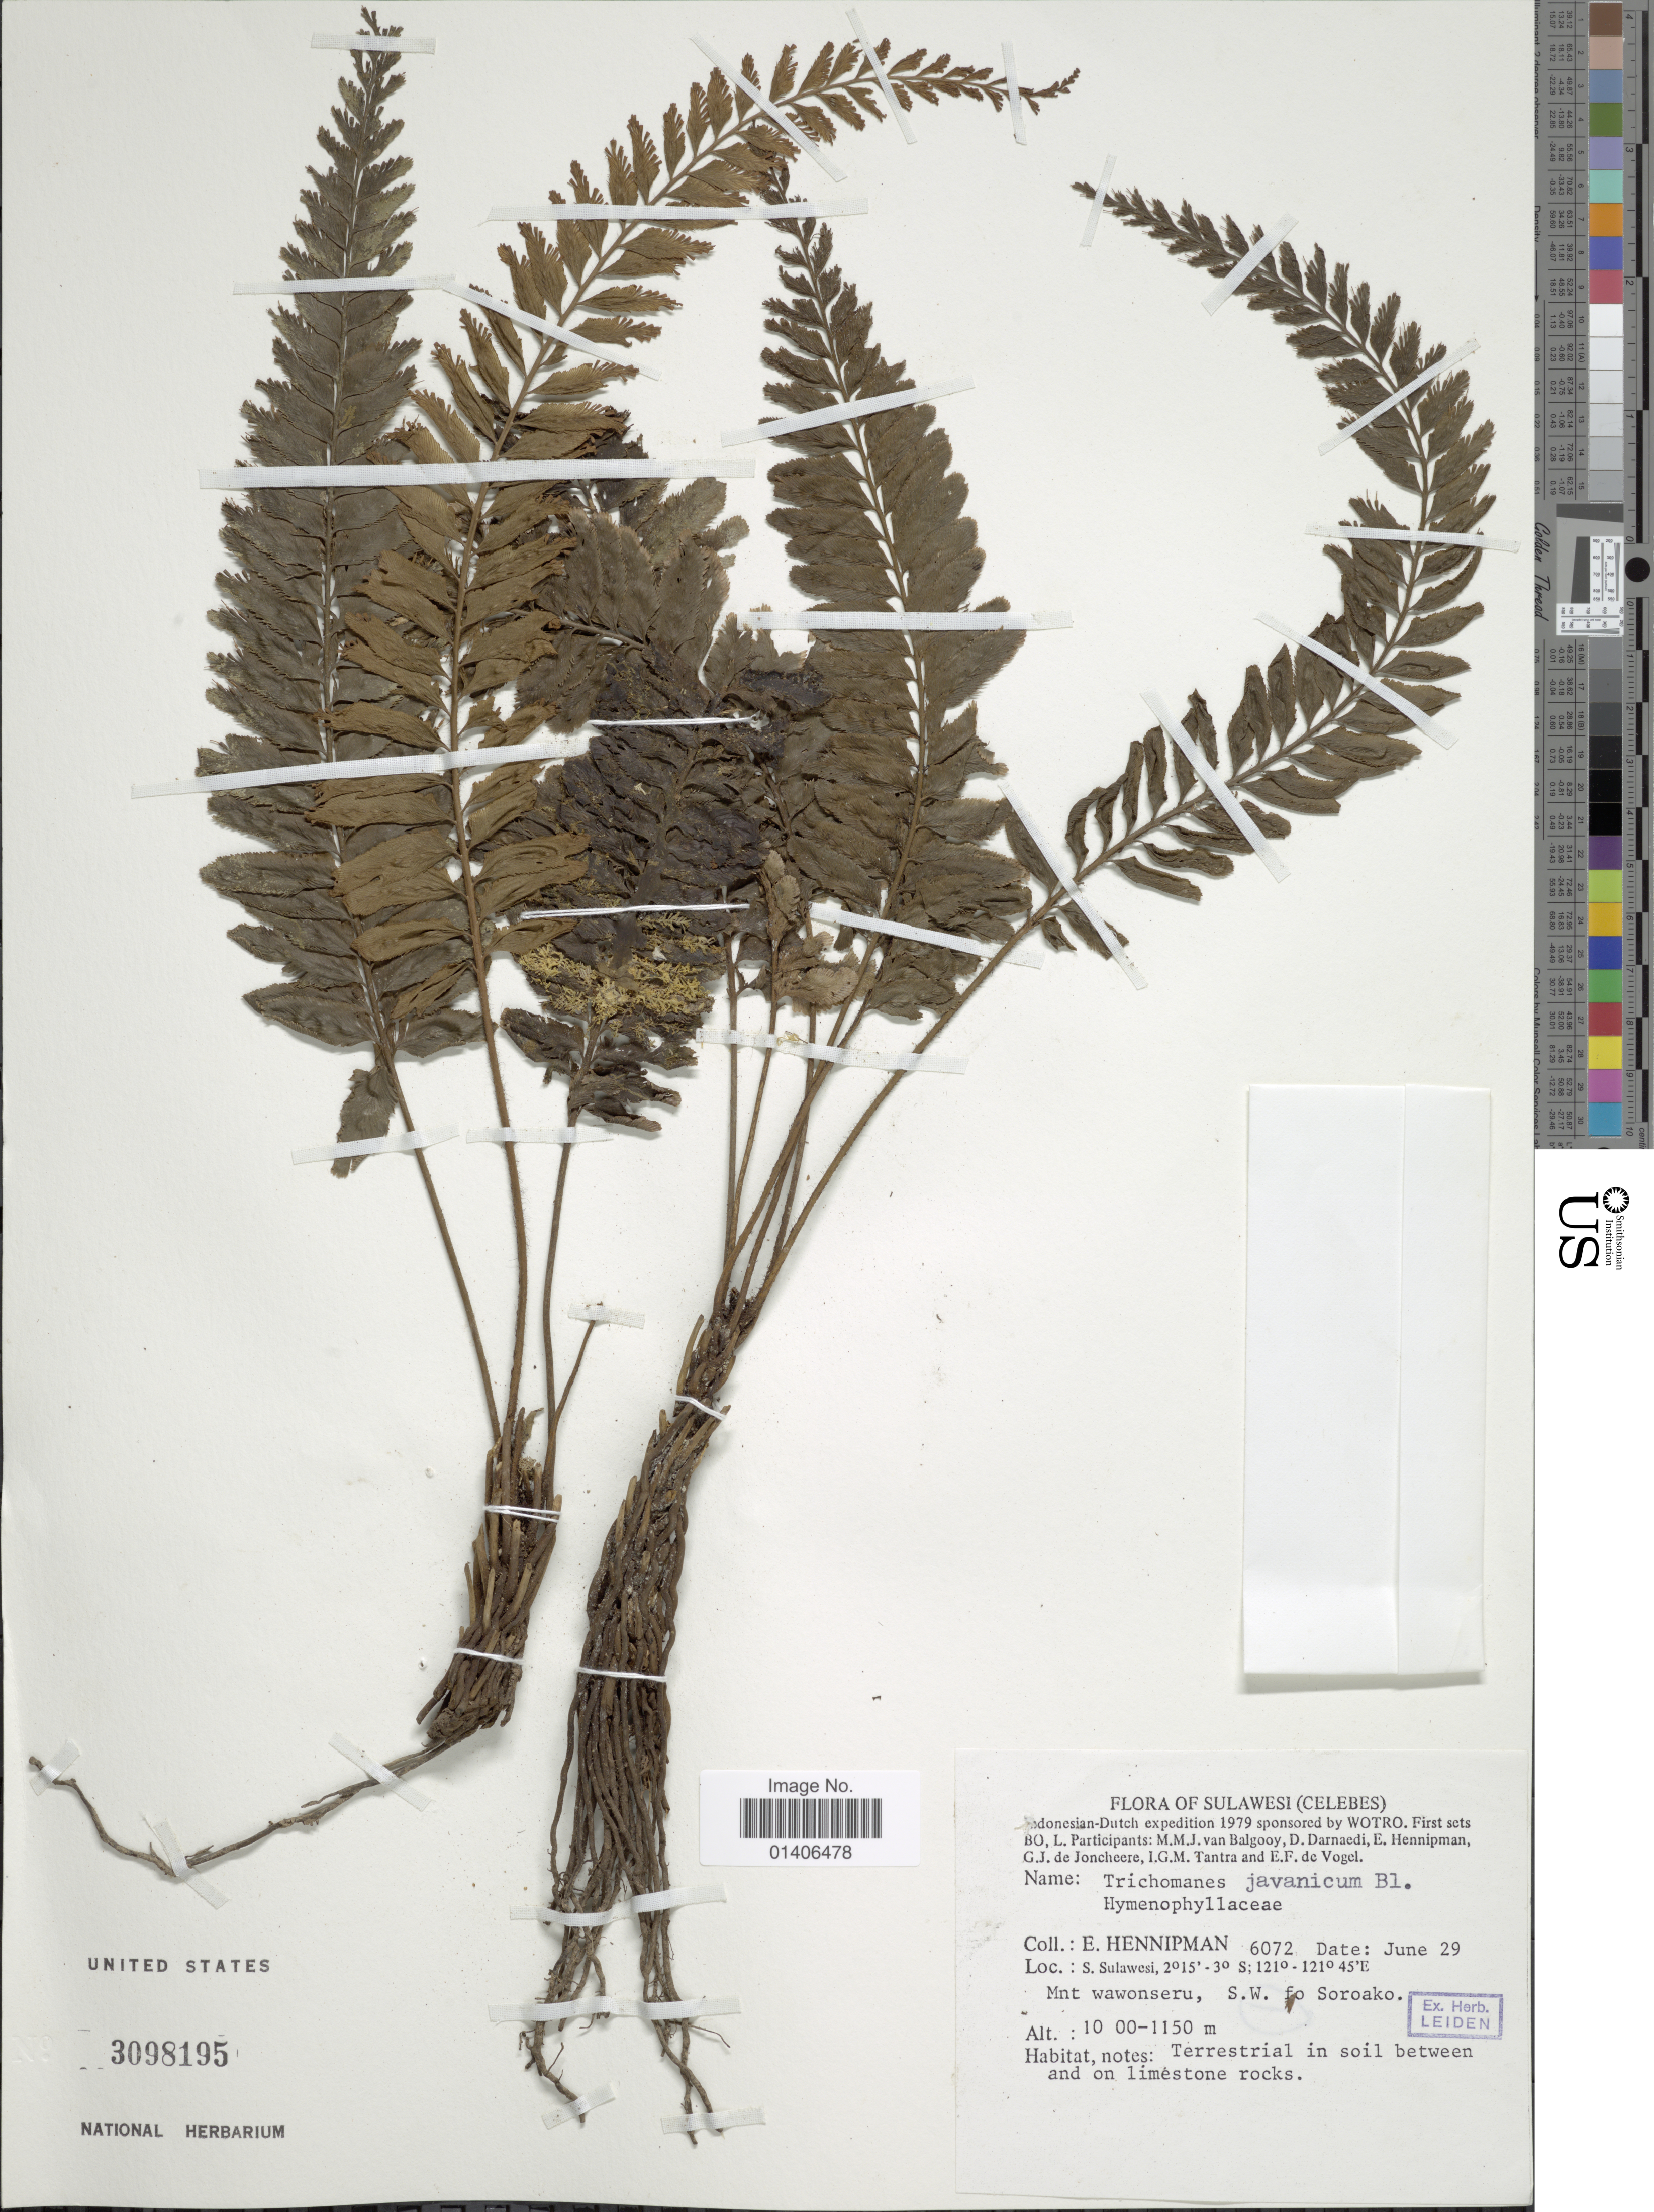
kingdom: Plantae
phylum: Tracheophyta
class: Polypodiopsida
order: Hymenophyllales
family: Hymenophyllaceae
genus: Cephalomanes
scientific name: Cephalomanes javanicum var. javanicum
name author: C. Presl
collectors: E. Hennipman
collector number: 6072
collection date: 1979-06-29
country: Indonesia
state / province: Sulawesi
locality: Celebes), S. Sulawesi, Mnt wawonseru, S.W. of Soroako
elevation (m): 1000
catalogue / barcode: US 3098195